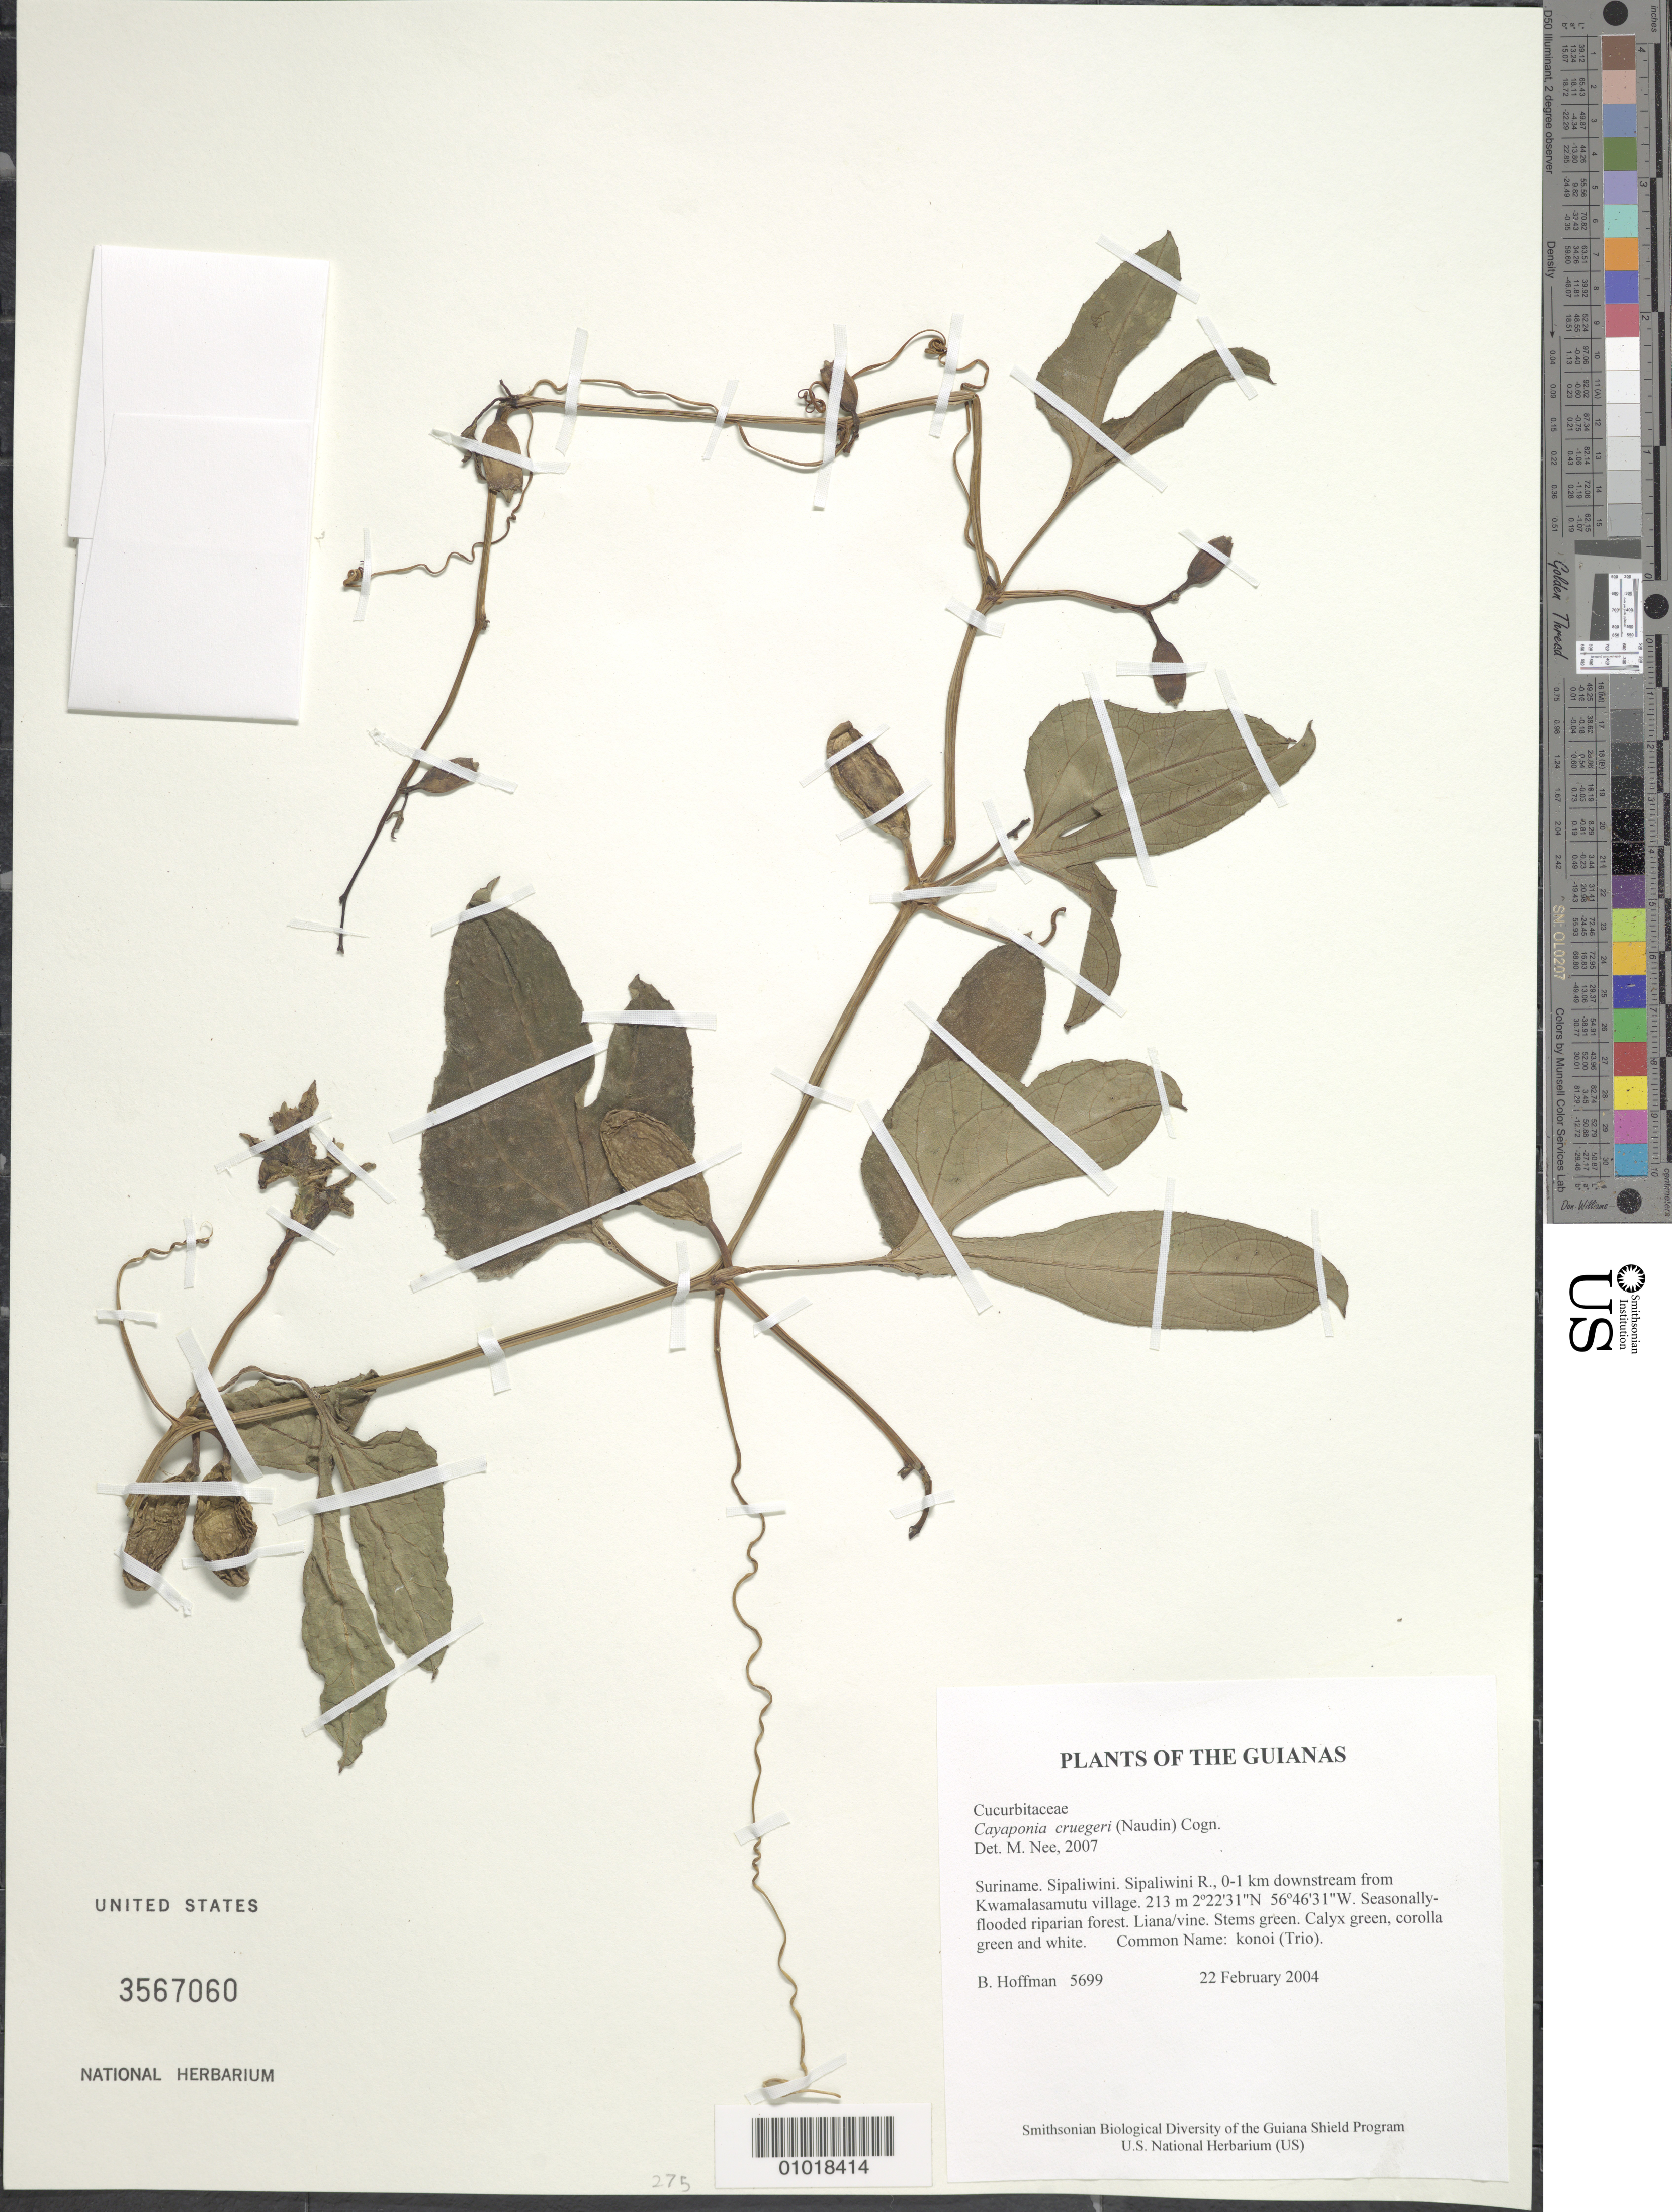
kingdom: Plantae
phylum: Tracheophyta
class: Magnoliopsida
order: Cucurbitales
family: Cucurbitaceae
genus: Cayaponia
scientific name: Cayaponia cruegeri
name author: (Naudin) Cogn.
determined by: Nee, Michael H.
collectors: B. Hoffman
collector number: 5699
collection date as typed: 22 February 2004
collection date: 2004-02-22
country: Suriname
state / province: Sipaliwini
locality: Sipaliwini R., 0-1 km downstream from Kwamalasamutu village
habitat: Seasonally-flooded riparian forest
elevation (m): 213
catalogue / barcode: US 3567060